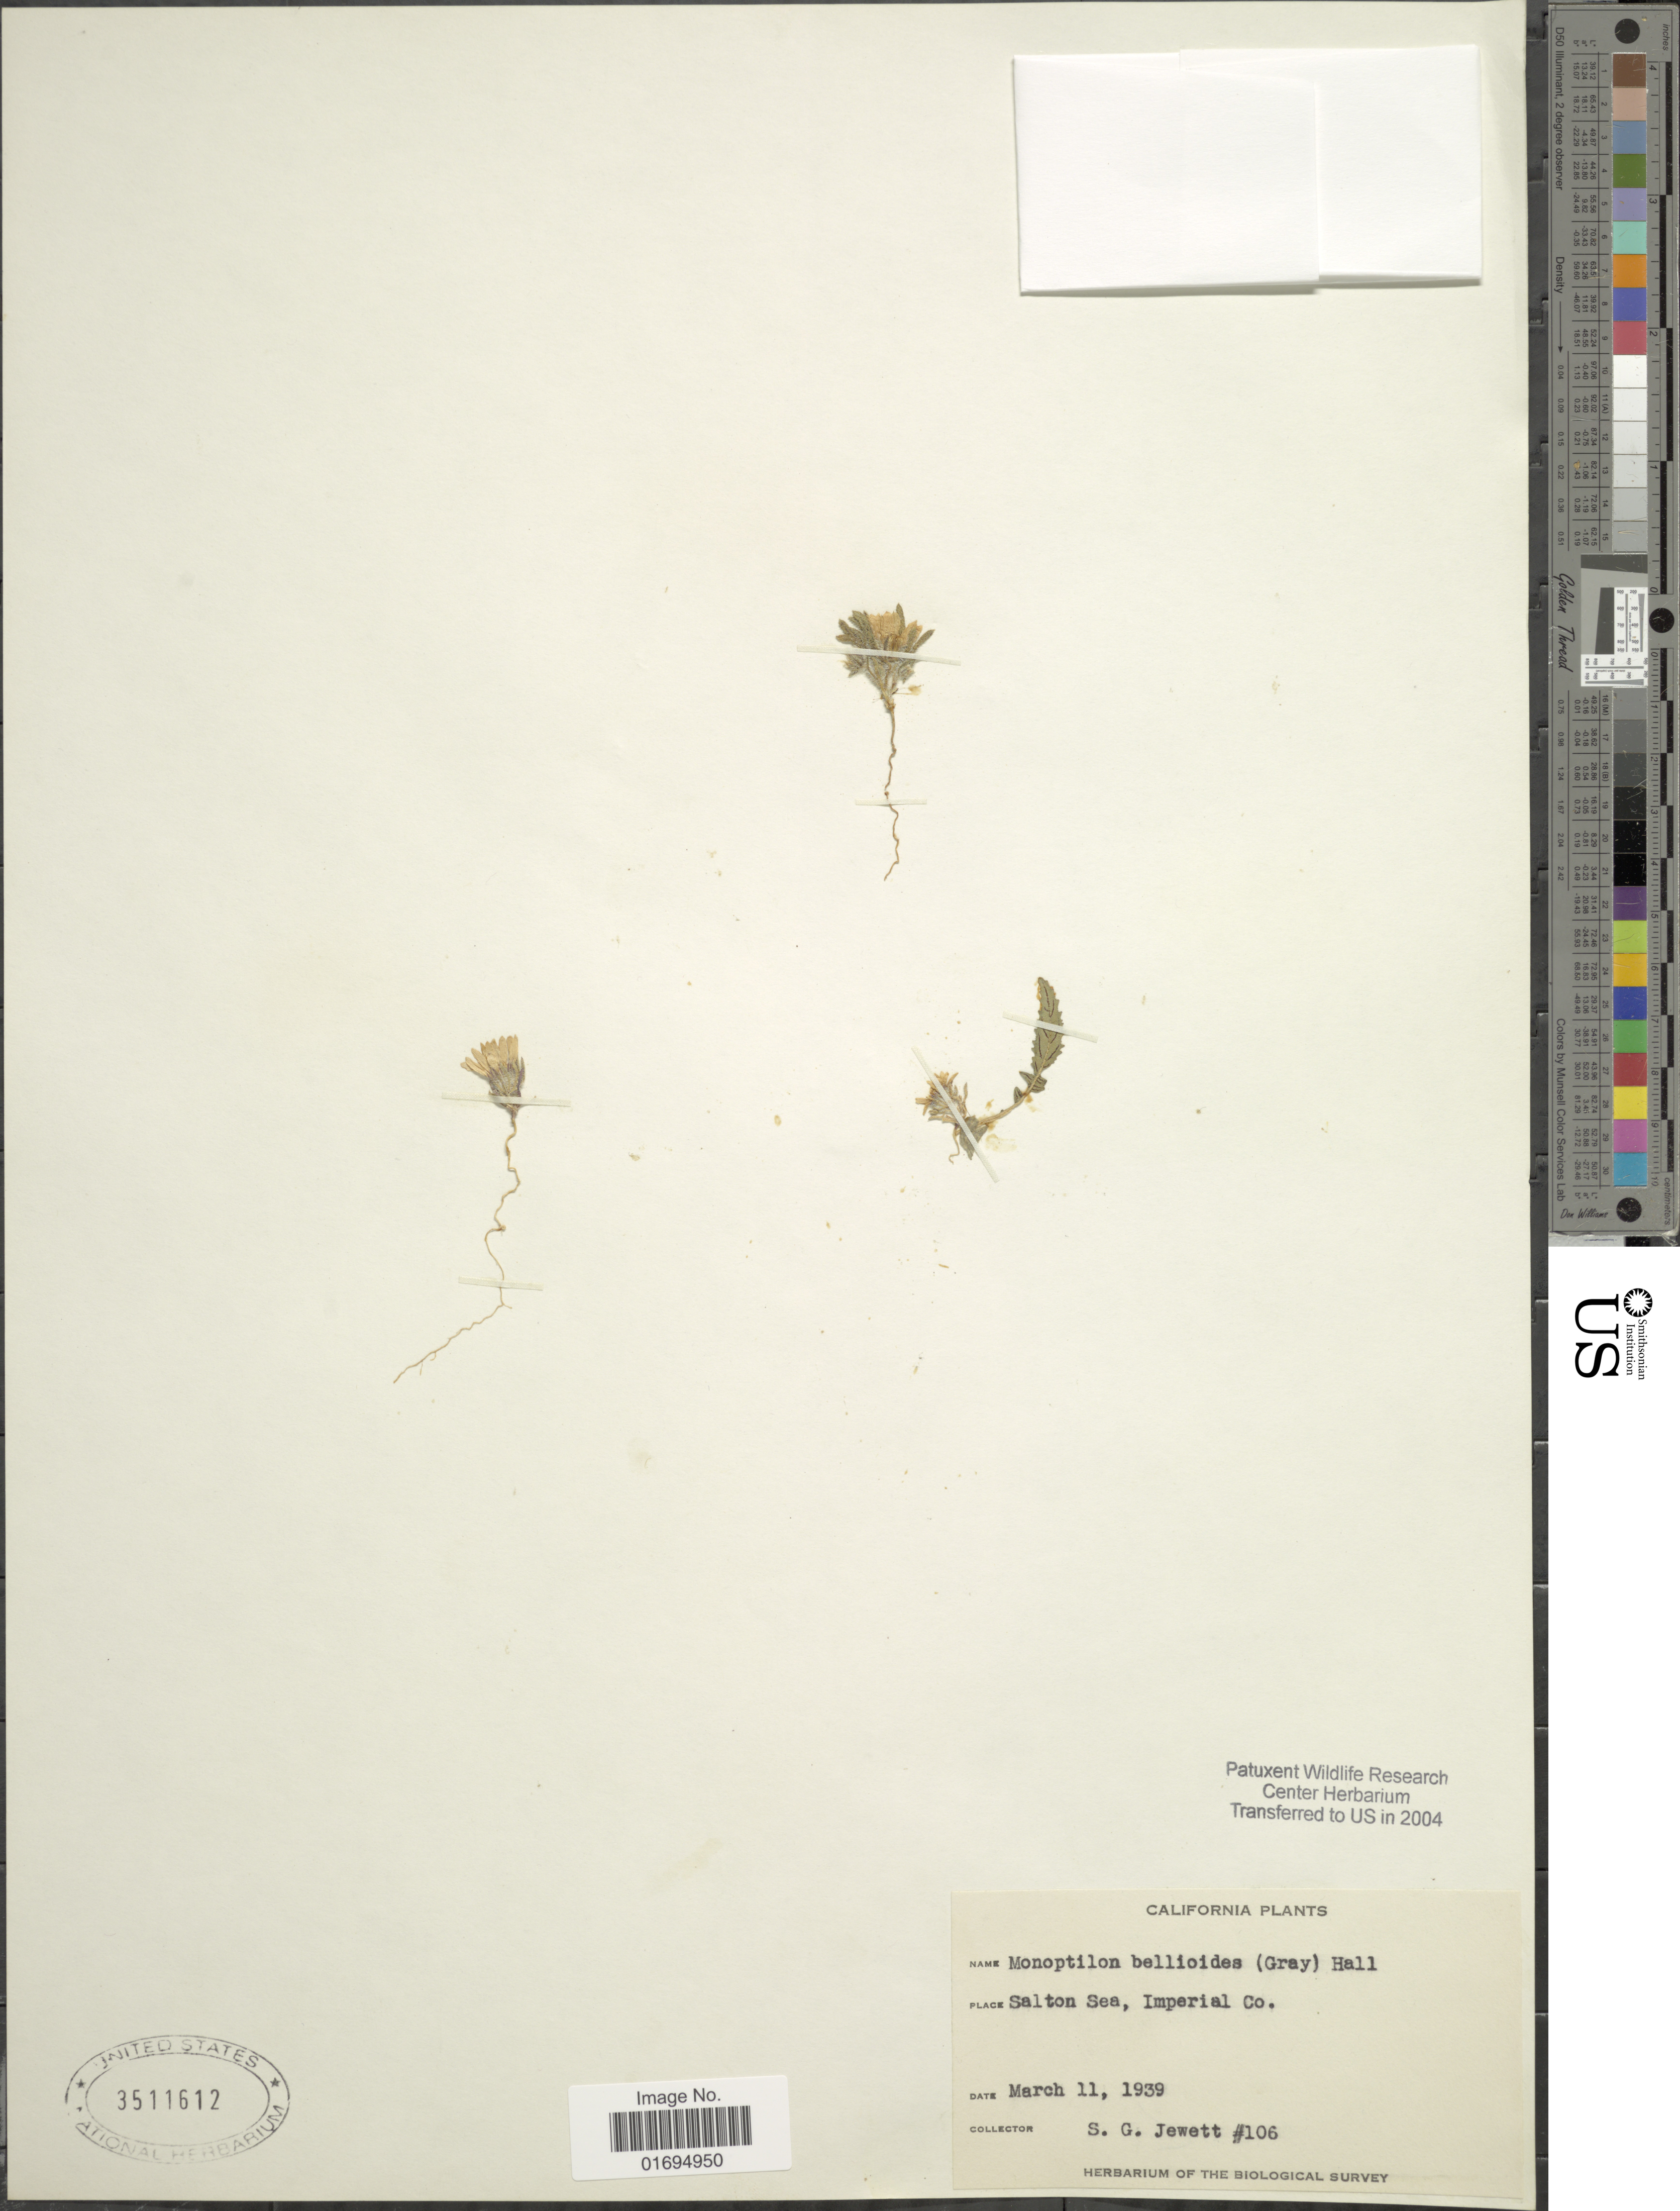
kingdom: Plantae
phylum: Tracheophyta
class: Magnoliopsida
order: Asterales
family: Asteraceae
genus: Monoptilon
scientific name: Monoptilon bellioides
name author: (A. Gray) H.M. Hall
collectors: S. Jewett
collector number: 106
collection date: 1939-03-11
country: United States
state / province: California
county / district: Imperial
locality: Salton Sea, Imperial Co.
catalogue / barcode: US 3511612